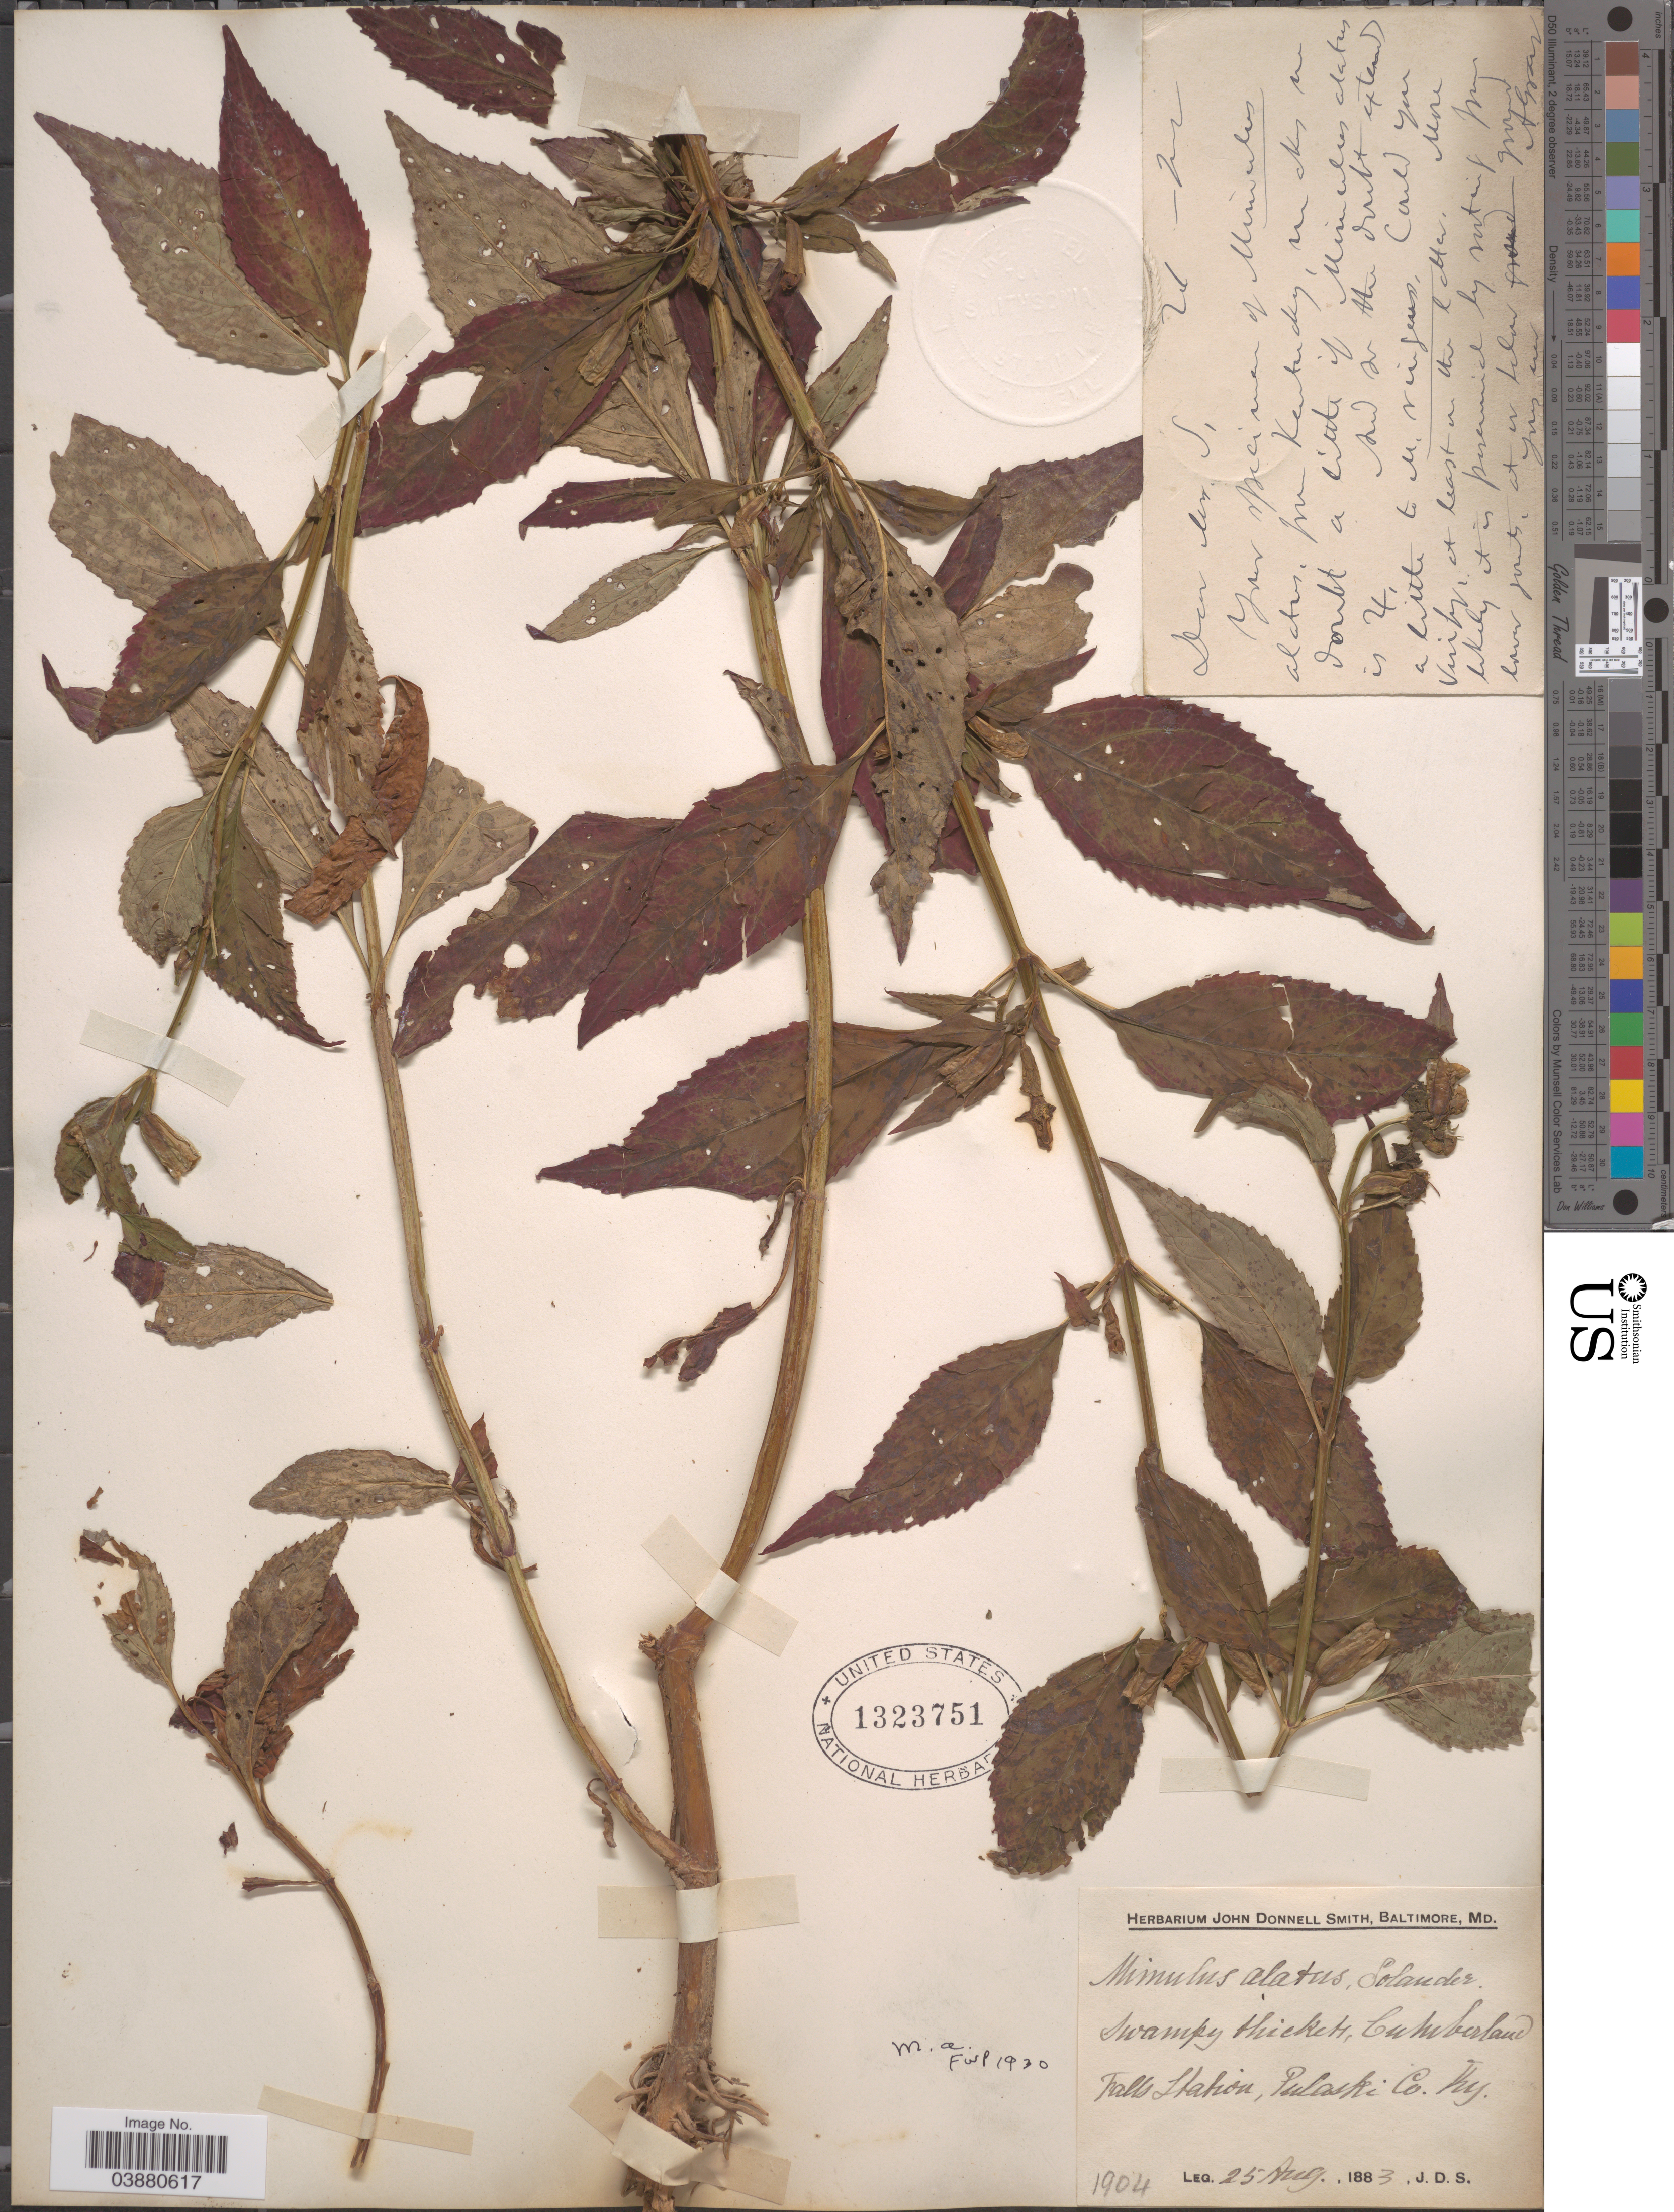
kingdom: Plantae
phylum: Tracheophyta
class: Magnoliopsida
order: Lamiales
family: Phrymaceae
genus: Mimulus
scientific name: Mimulus alatus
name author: Aiton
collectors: ex Herb. John Donnell Smith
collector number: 1904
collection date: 1883-08-25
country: United States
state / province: Kentucky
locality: Swampy thicket, Cumberland Falls Station, Pulaski Co.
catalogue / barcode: US 1323751